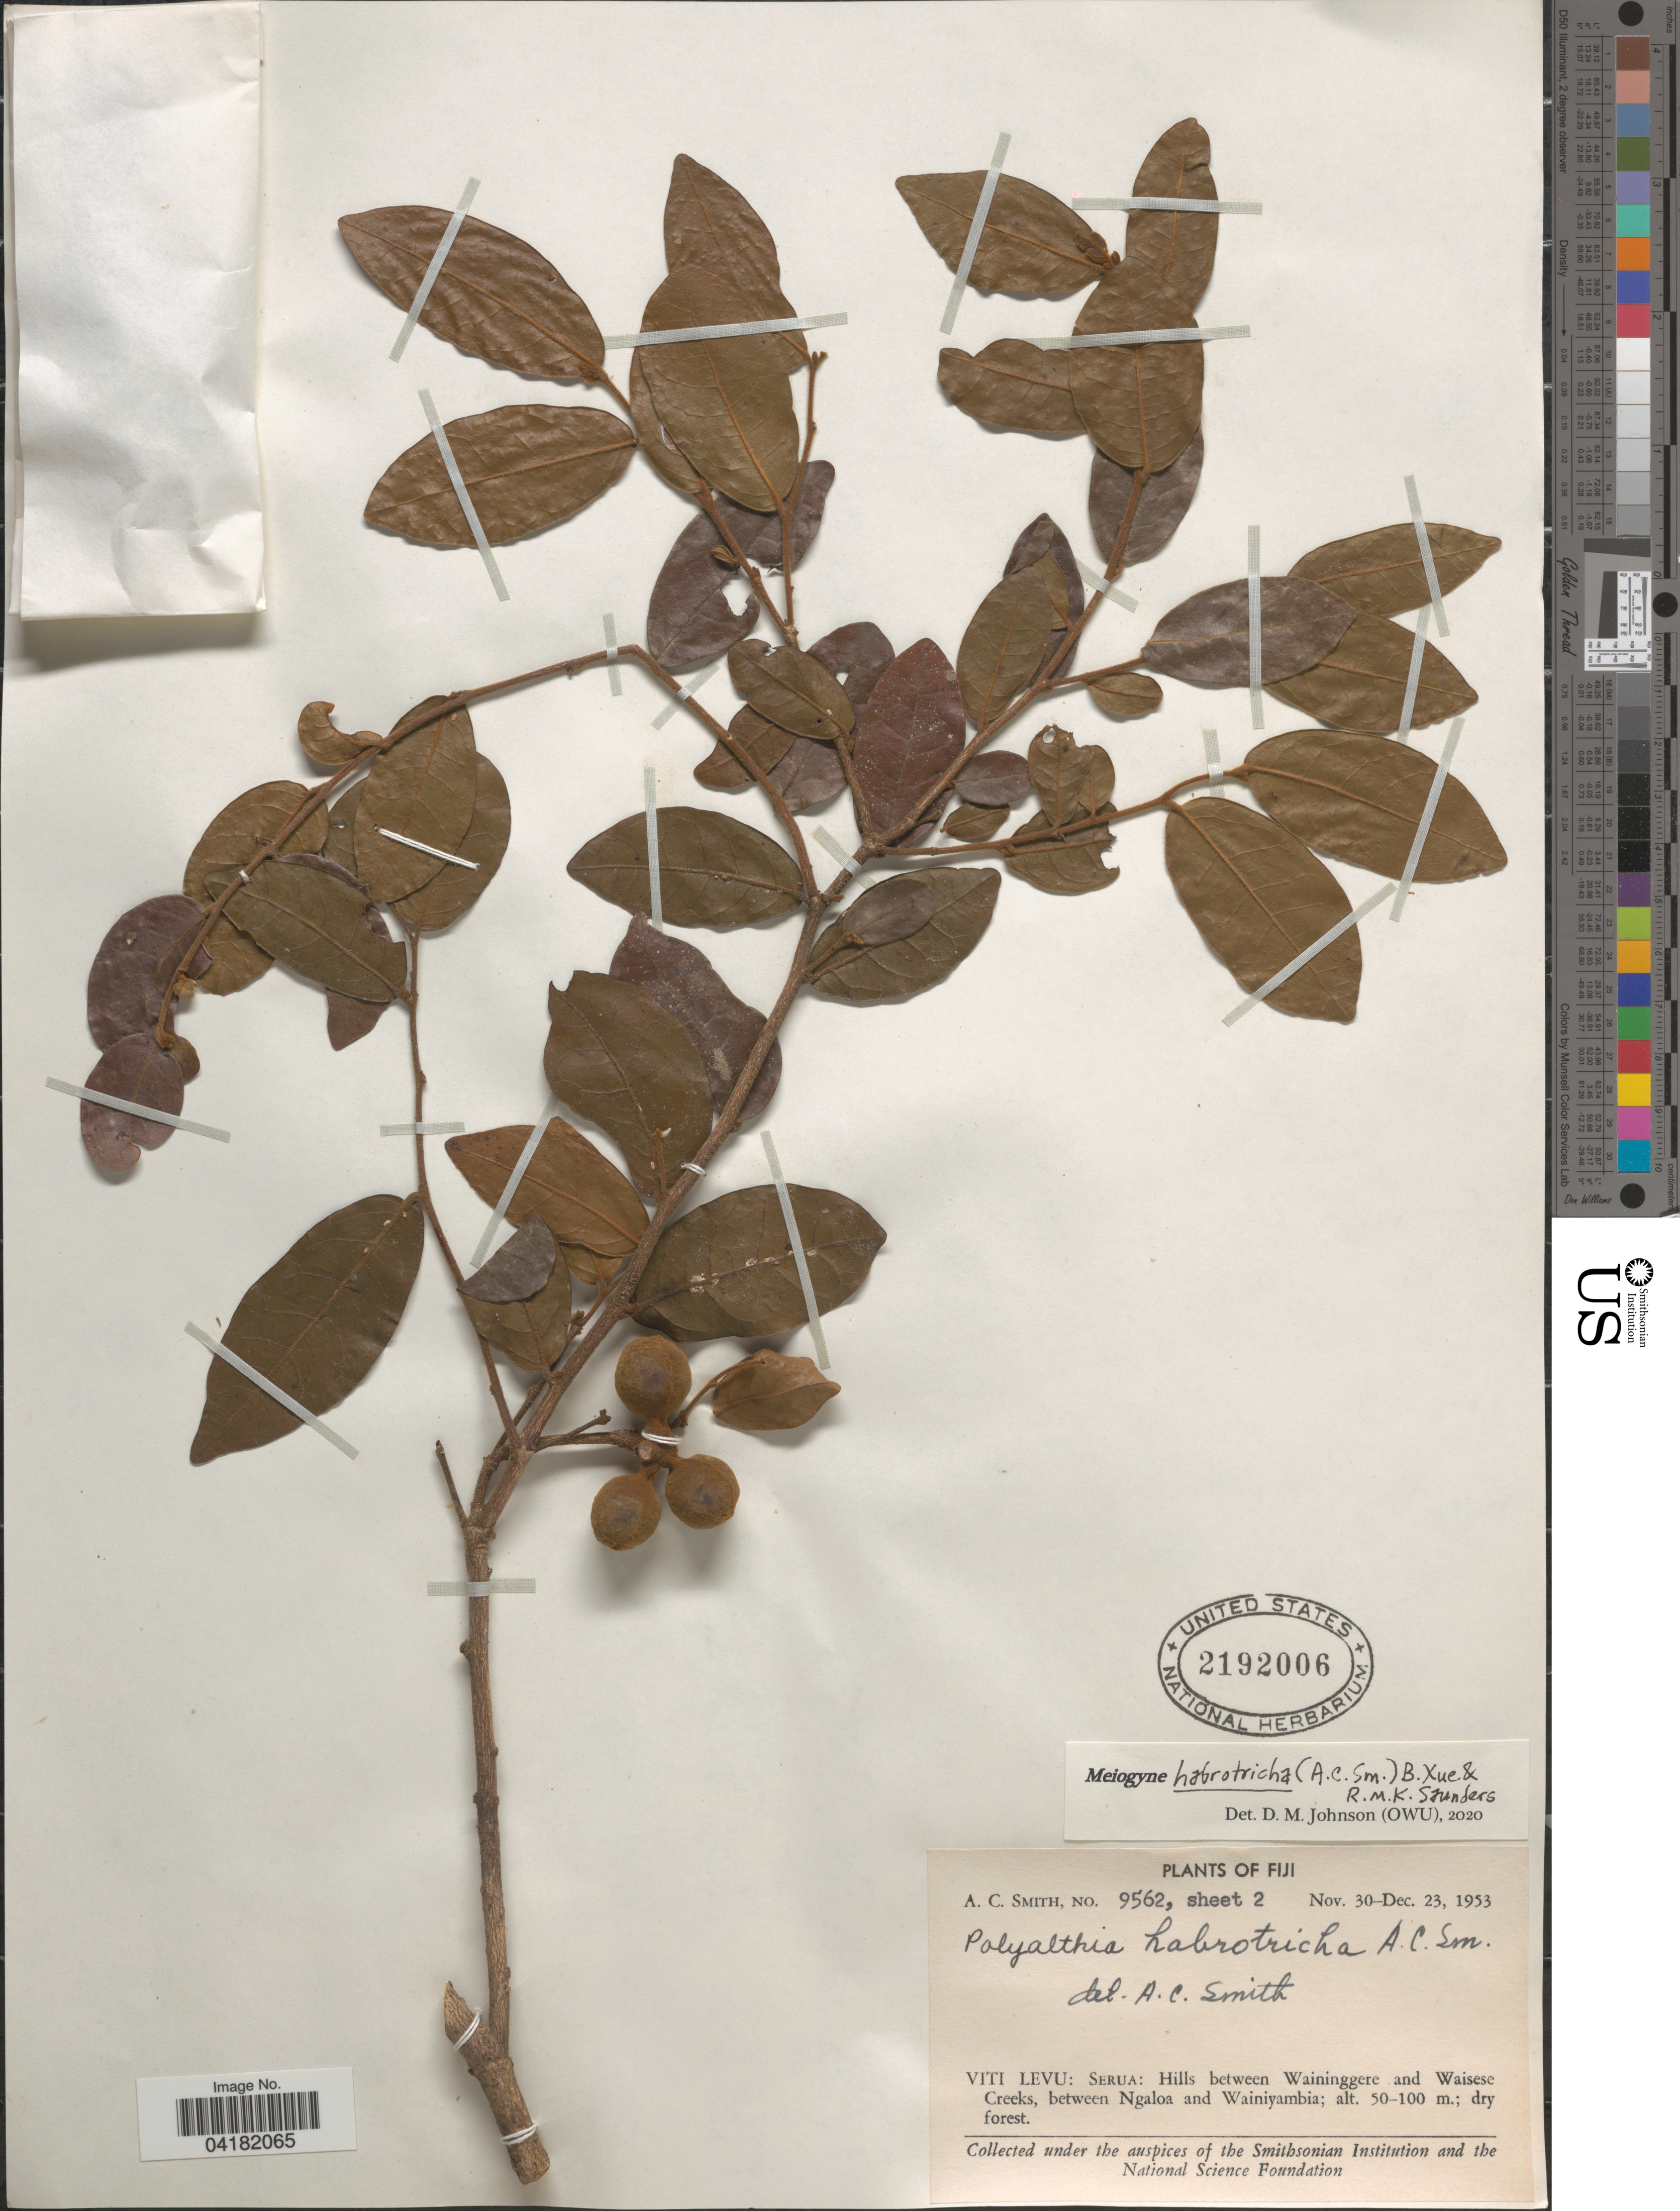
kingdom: Plantae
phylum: Tracheophyta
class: Magnoliopsida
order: Magnoliales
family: Annonaceae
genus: Meiogyne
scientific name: Meiogyne habrotricha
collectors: A. C. Smith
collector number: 9562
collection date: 1953-11-30/1953-12-23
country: Fiji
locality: Viti Levu: Serua: Hills between Waininggere and Waisese Creeks, between Ngaloa and Wainiyambia.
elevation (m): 50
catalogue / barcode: US 2192006